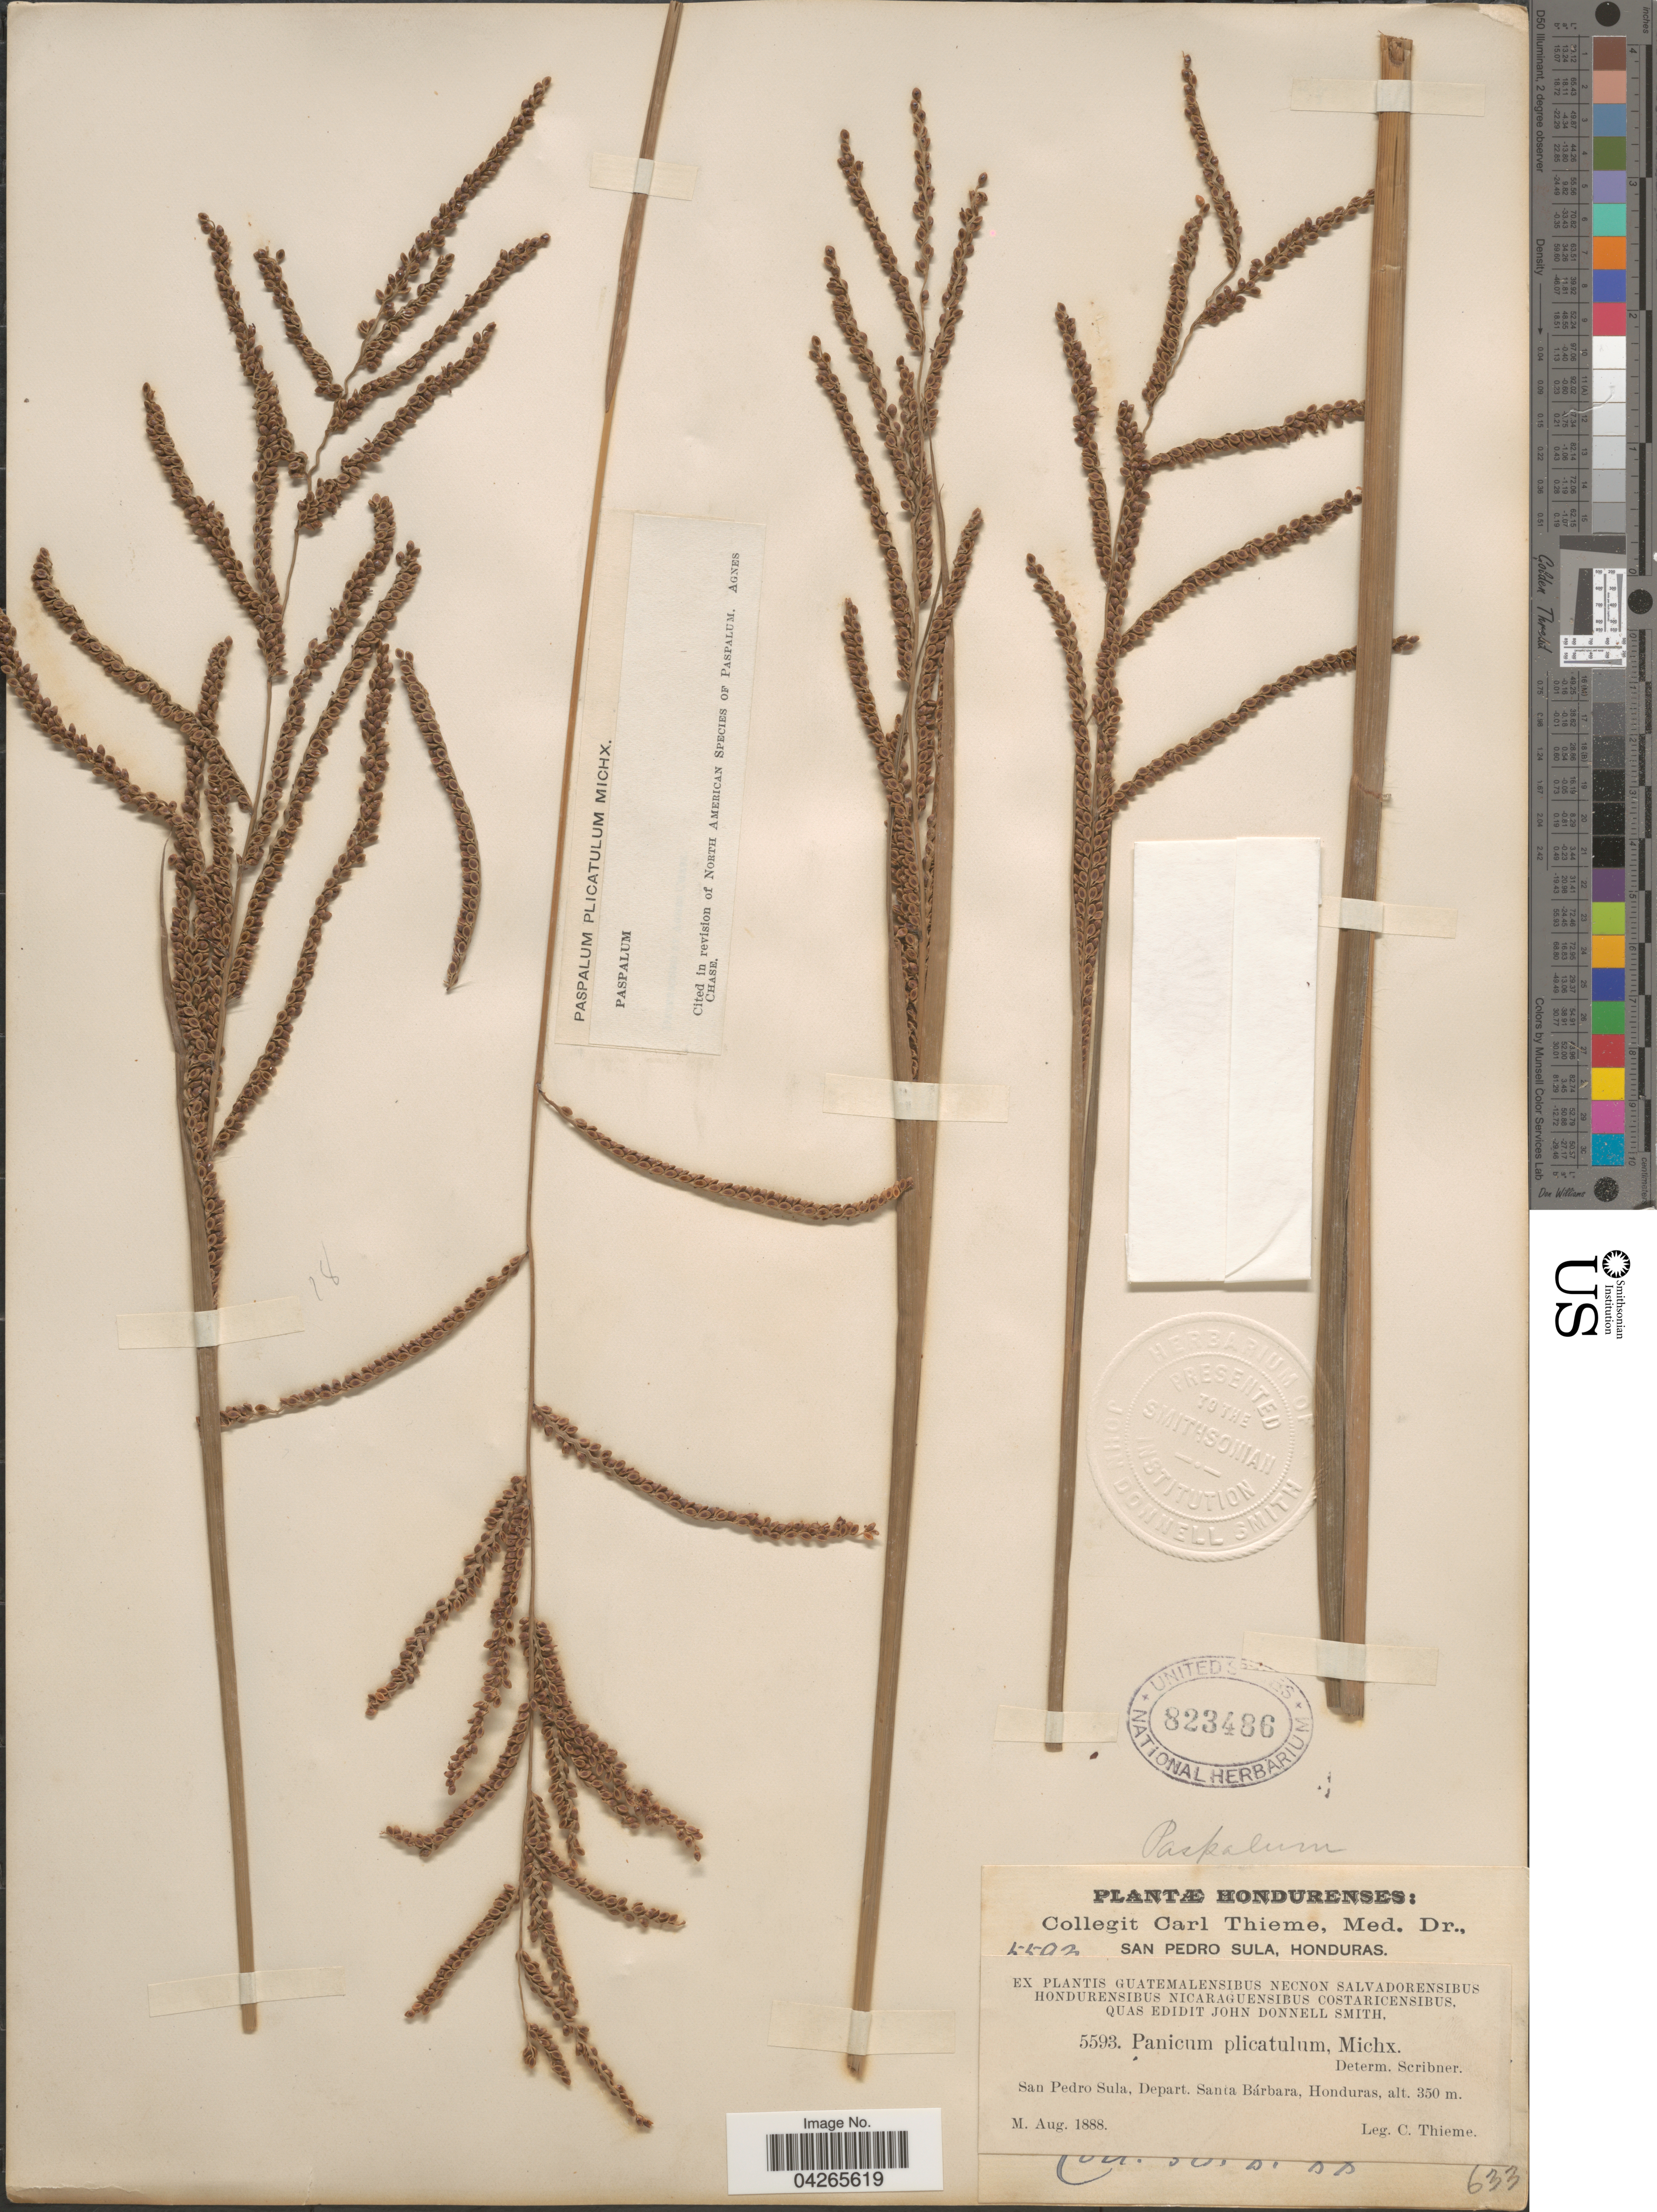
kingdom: Plantae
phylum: Tracheophyta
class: Liliopsida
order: Poales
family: Poaceae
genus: Paspalum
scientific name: Paspalum plicatulum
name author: Michx.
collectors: C. Thieme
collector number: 5593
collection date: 1888-08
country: Honduras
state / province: Santa Barbara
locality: San Pedro Sula, Depart. Santa Bárbara.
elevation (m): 350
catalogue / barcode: US 823486